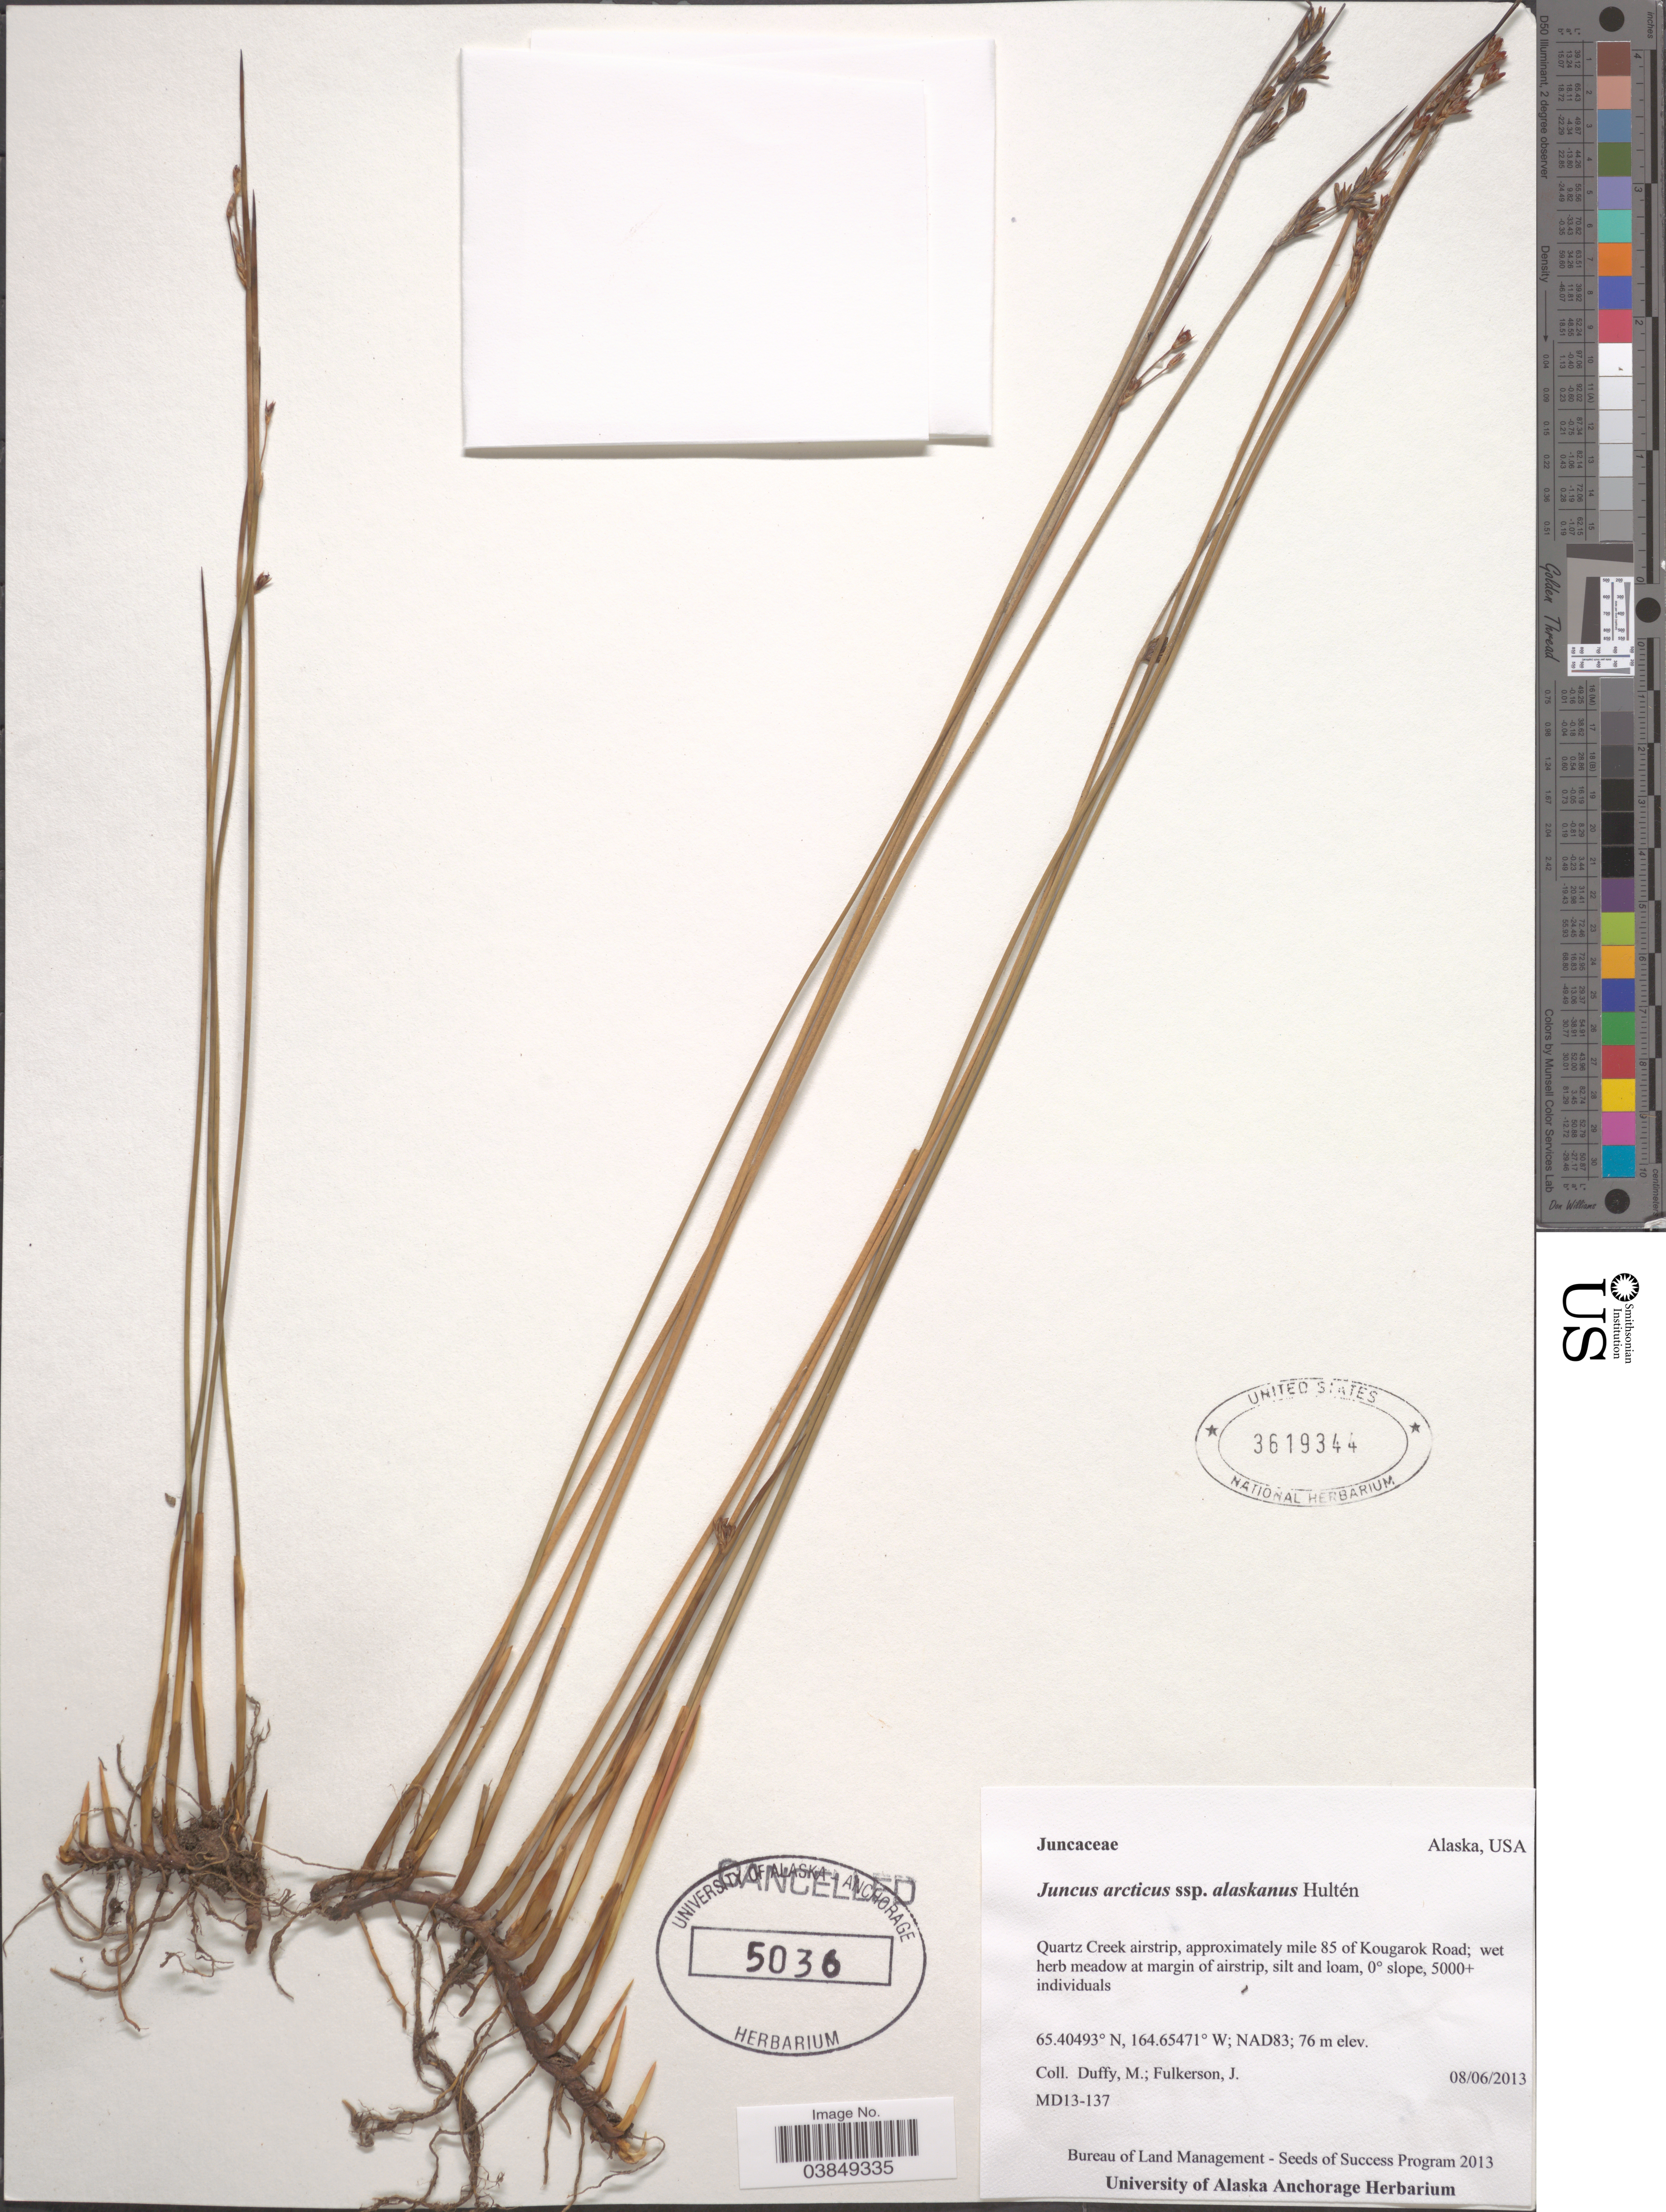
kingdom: Plantae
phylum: Tracheophyta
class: Liliopsida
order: Poales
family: Juncaceae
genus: Juncus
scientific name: Juncus arcticus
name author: Willd.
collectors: M. Duffy & J. Fulkerson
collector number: MD13-137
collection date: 2013-08-06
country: United States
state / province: Alaska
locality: Quartz Creek airstrip, approximately mile 85 of Kougarok Road.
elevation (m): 76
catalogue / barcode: US 3619344